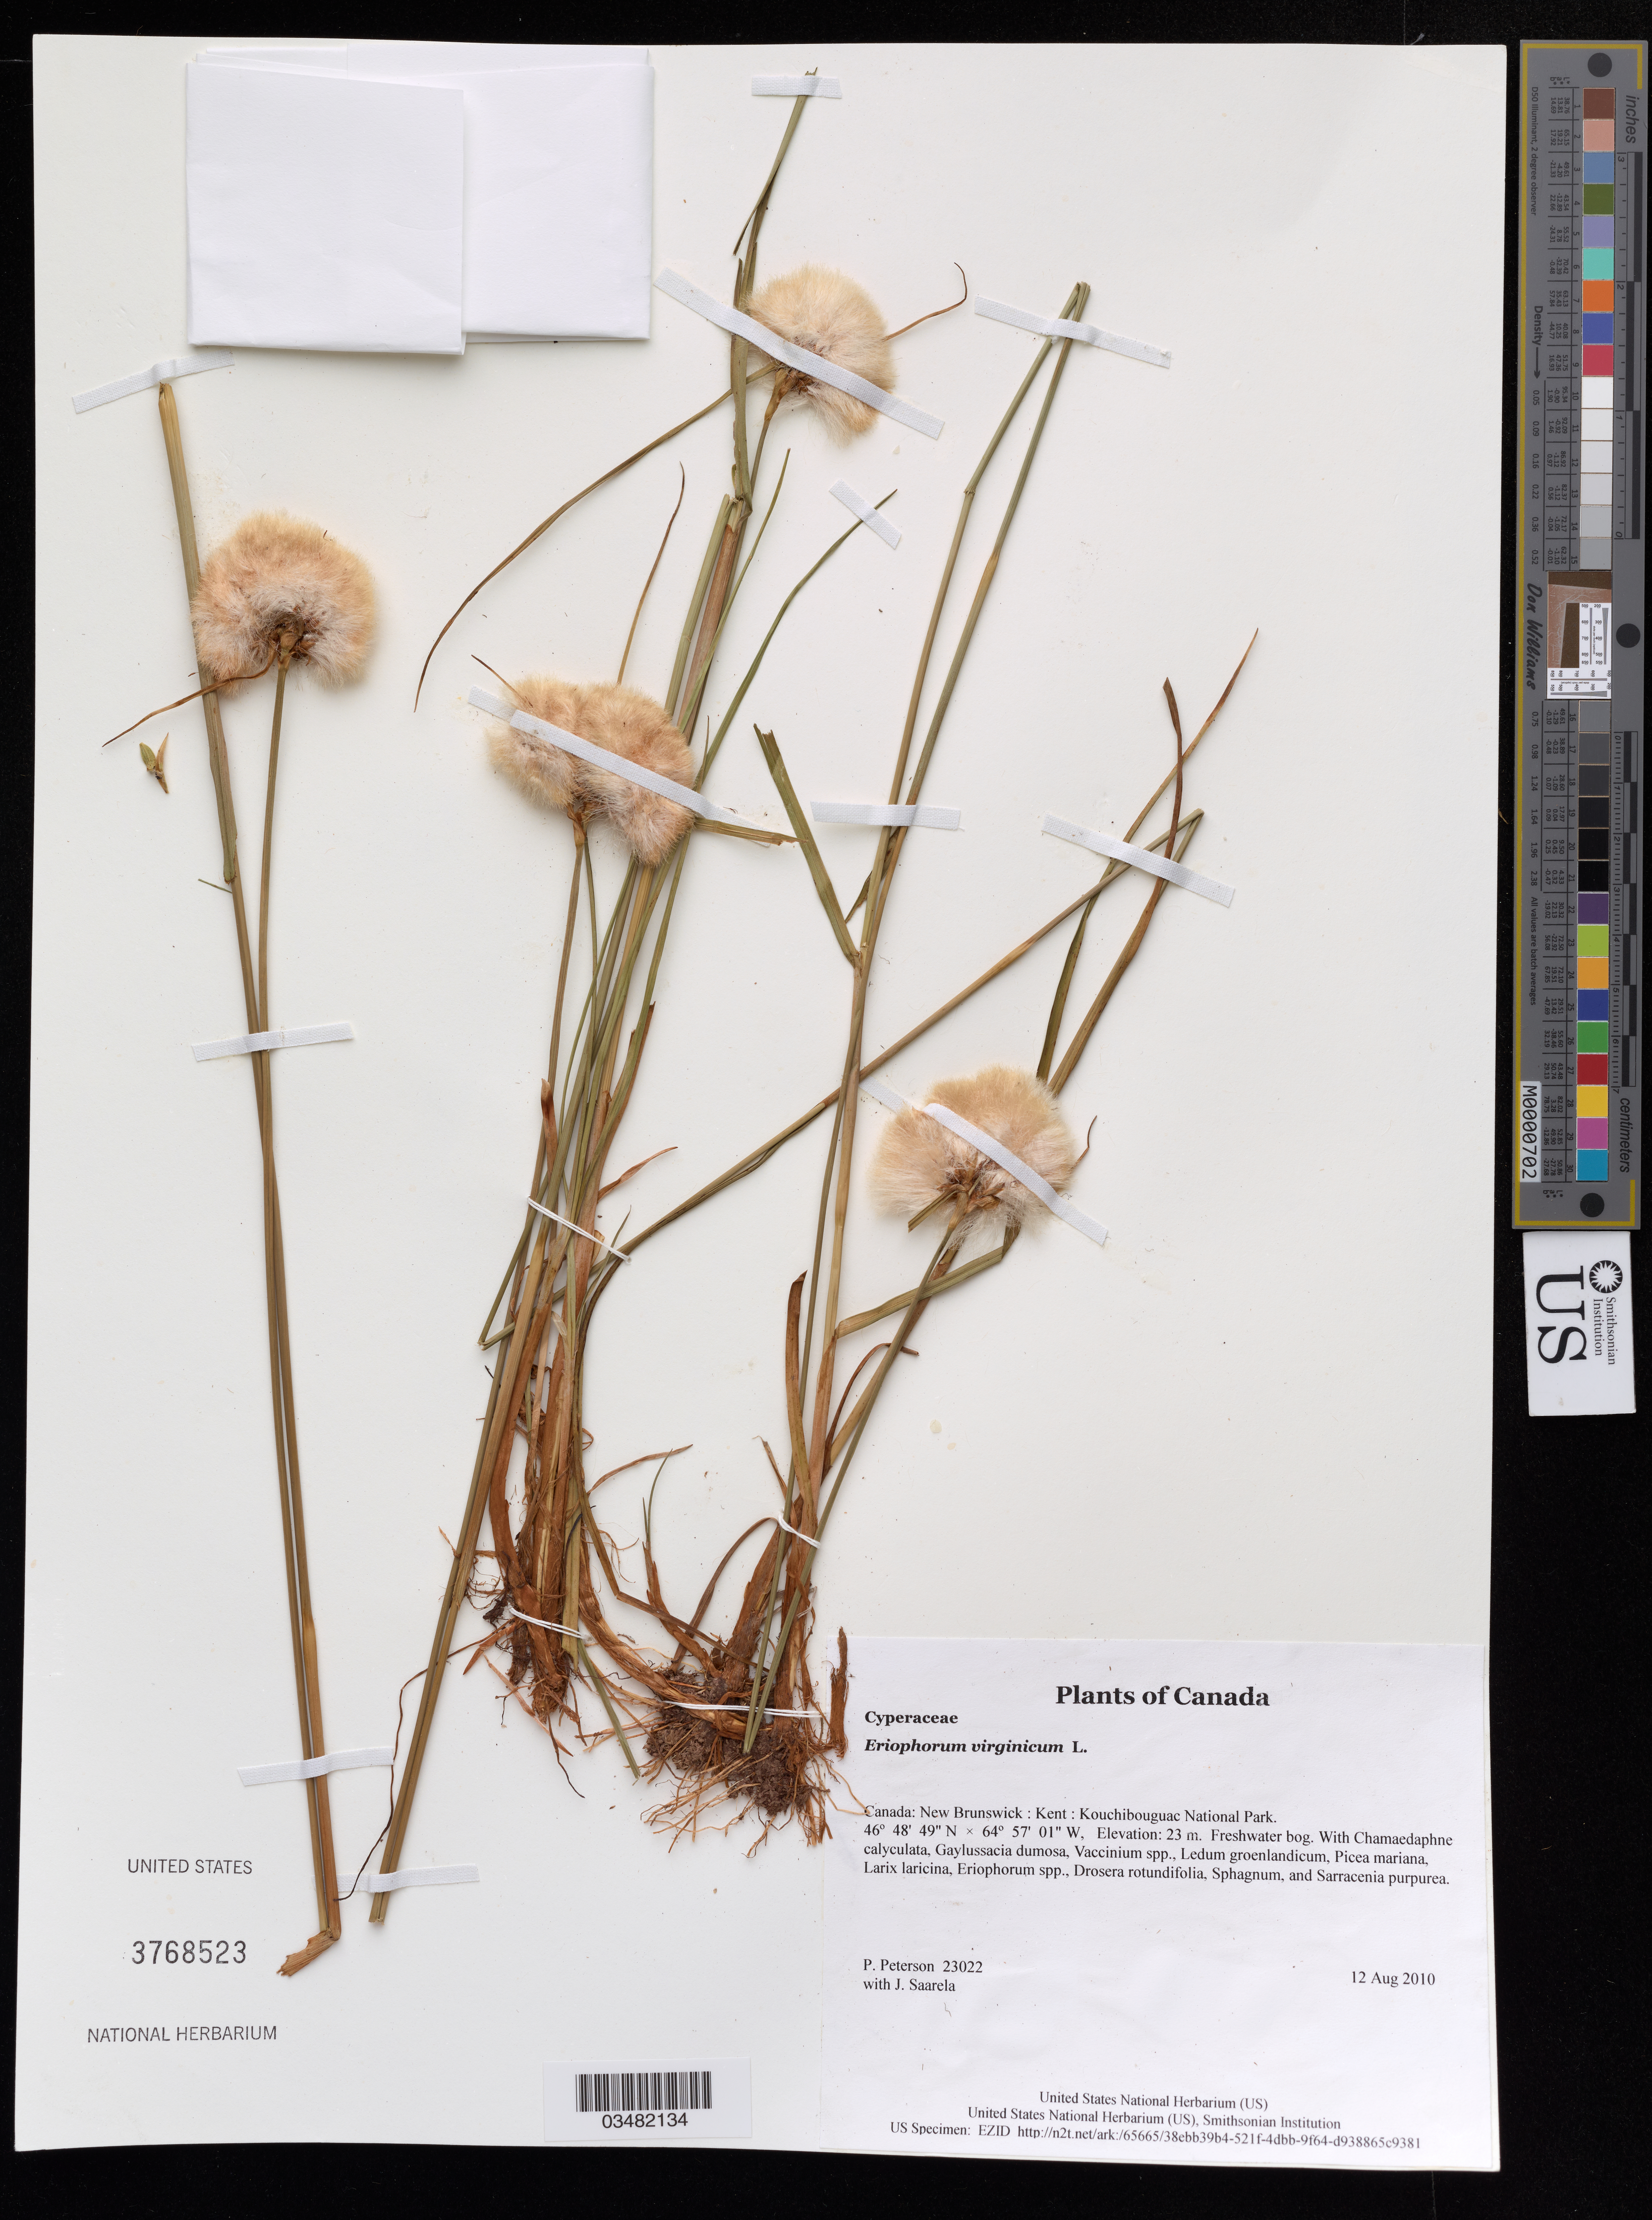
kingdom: Plantae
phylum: Tracheophyta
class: Liliopsida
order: Poales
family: Cyperaceae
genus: Eriophorum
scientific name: Eriophorum virginicum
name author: L.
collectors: P. M. Peterson & J. Saarela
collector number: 23022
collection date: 2010-08-12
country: Canada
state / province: New Brunswick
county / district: Kent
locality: Kouchibouguac National Park.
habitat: Freshwater bog.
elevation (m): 23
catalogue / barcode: US 3768522